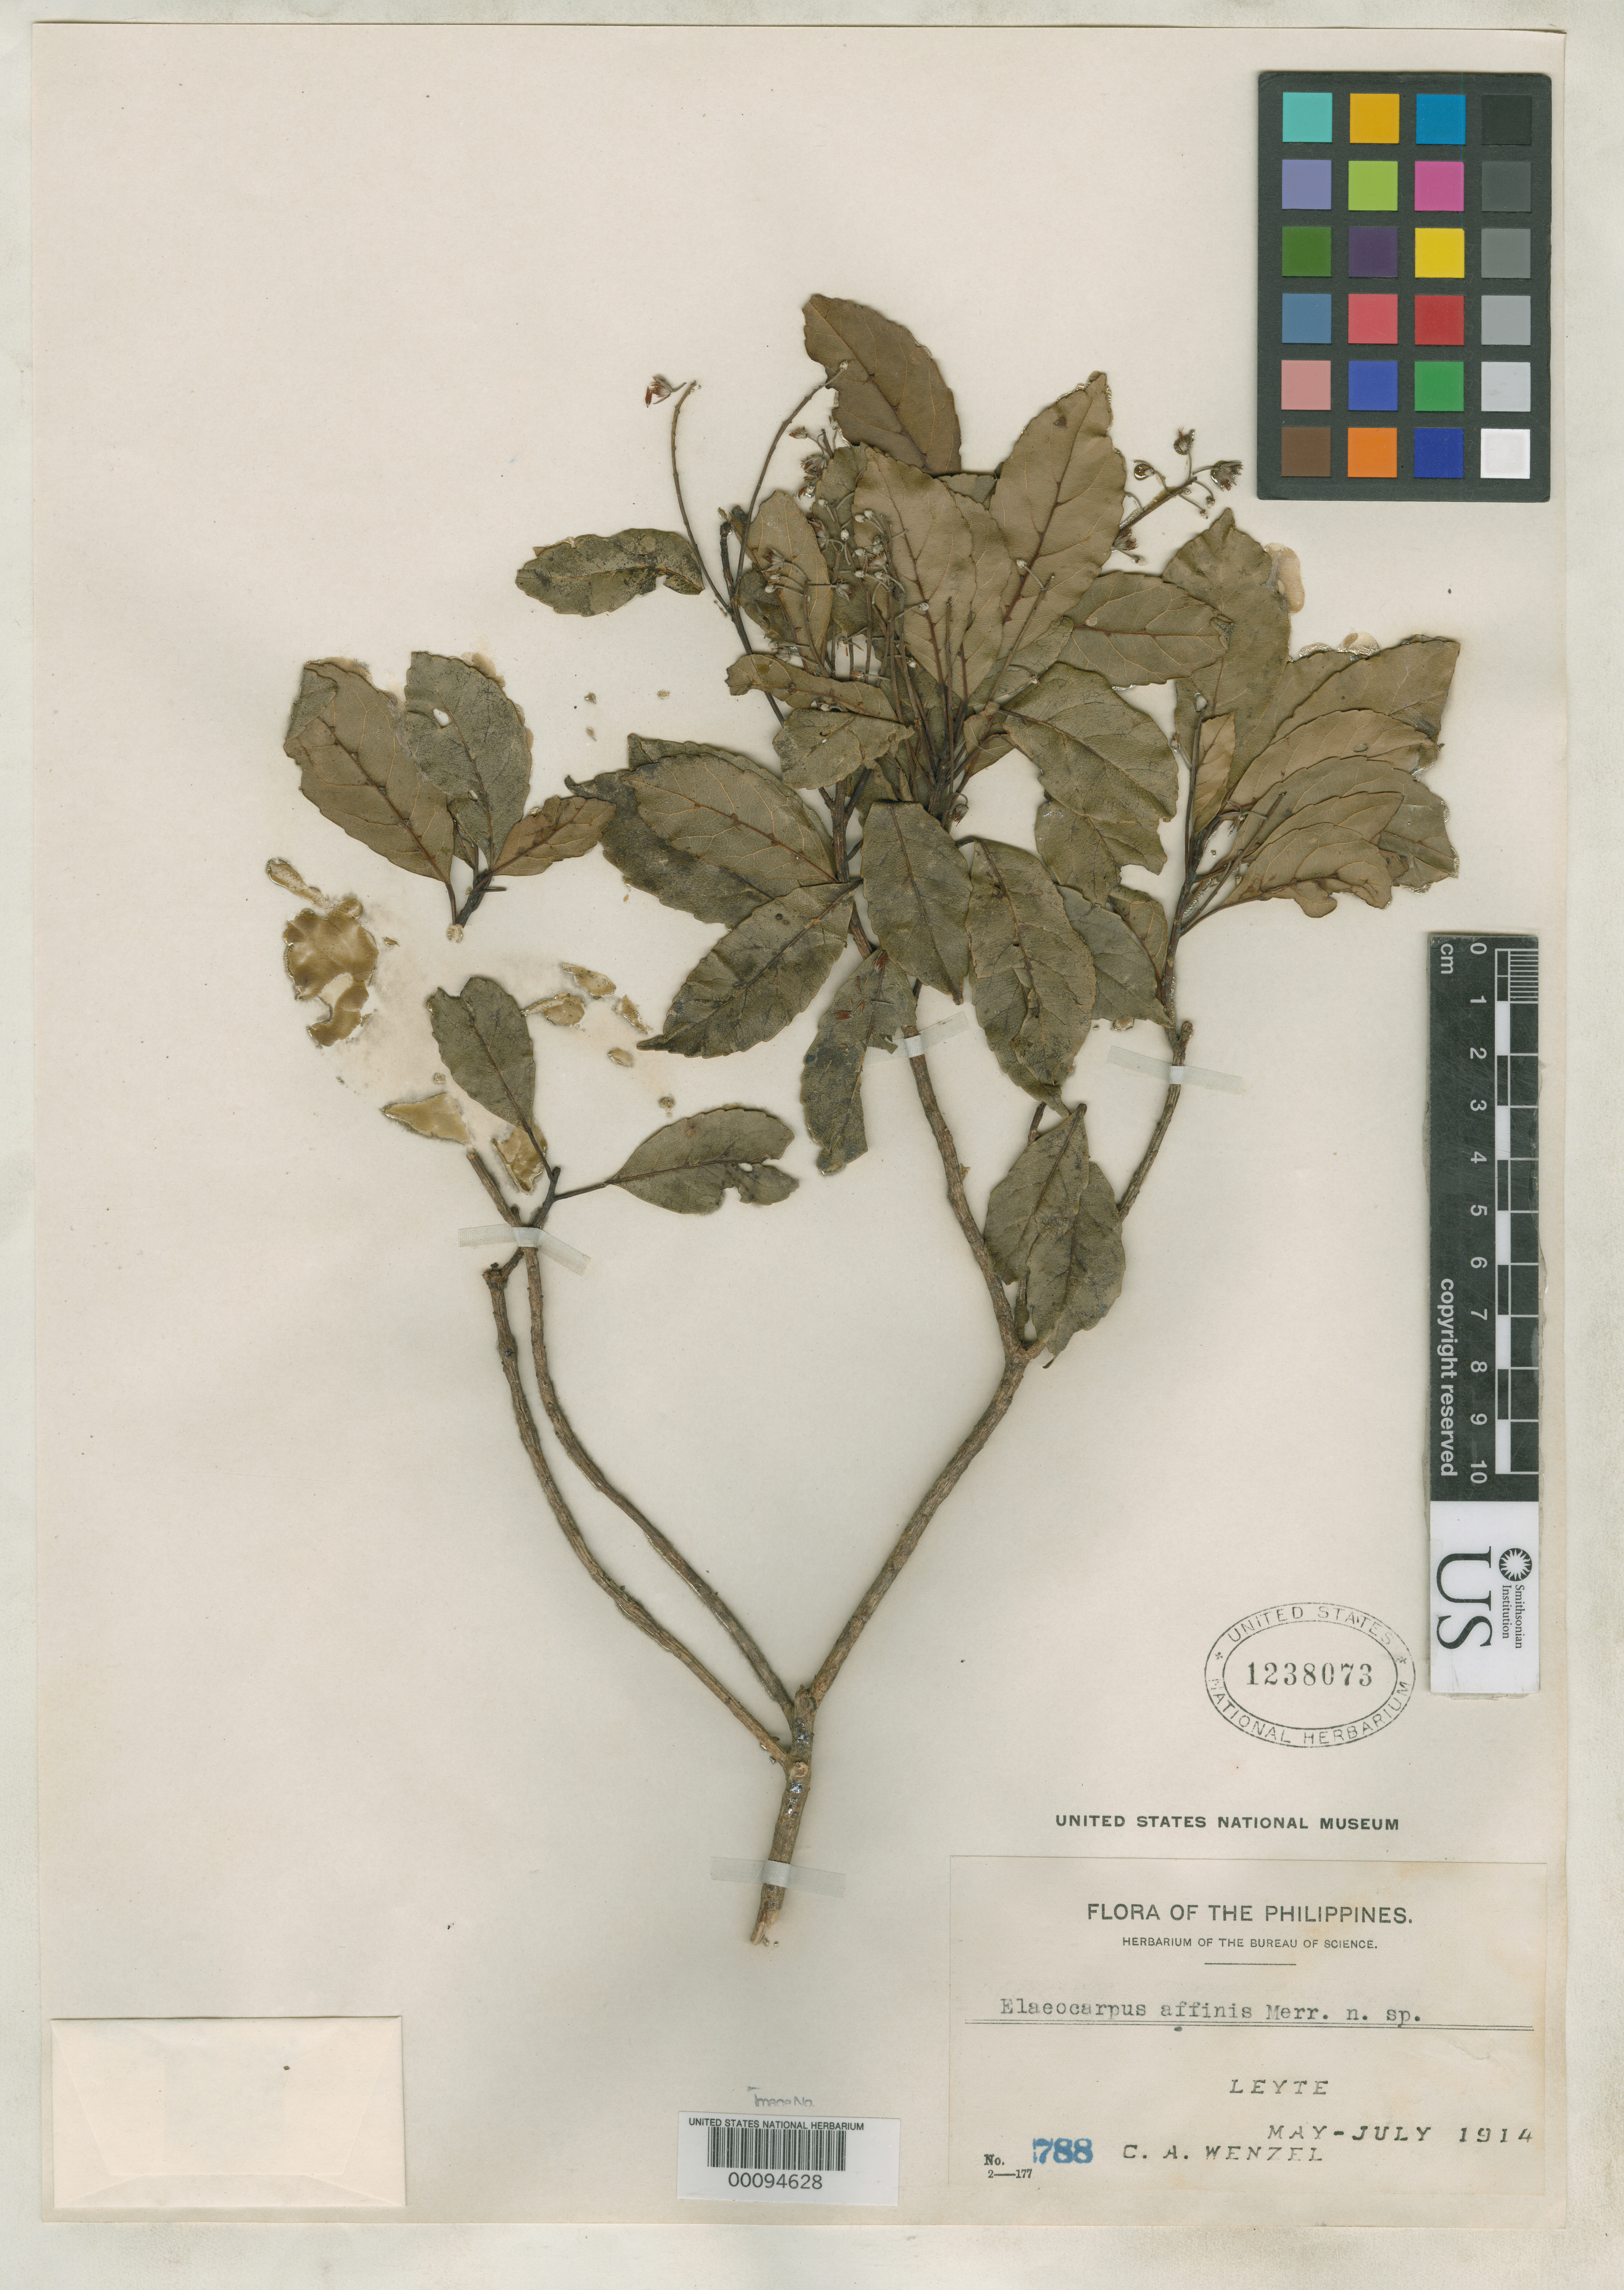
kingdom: Plantae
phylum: Tracheophyta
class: Magnoliopsida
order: Oxalidales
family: Elaeocarpaceae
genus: Elaeocarpus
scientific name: Elaeocarpus affinis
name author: Merr.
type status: Isotype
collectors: C. Wenzel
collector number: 788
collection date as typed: May 1914 to -- Jul 1914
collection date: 1914-05/1914-07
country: Philippines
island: Leyte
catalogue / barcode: US 1238073